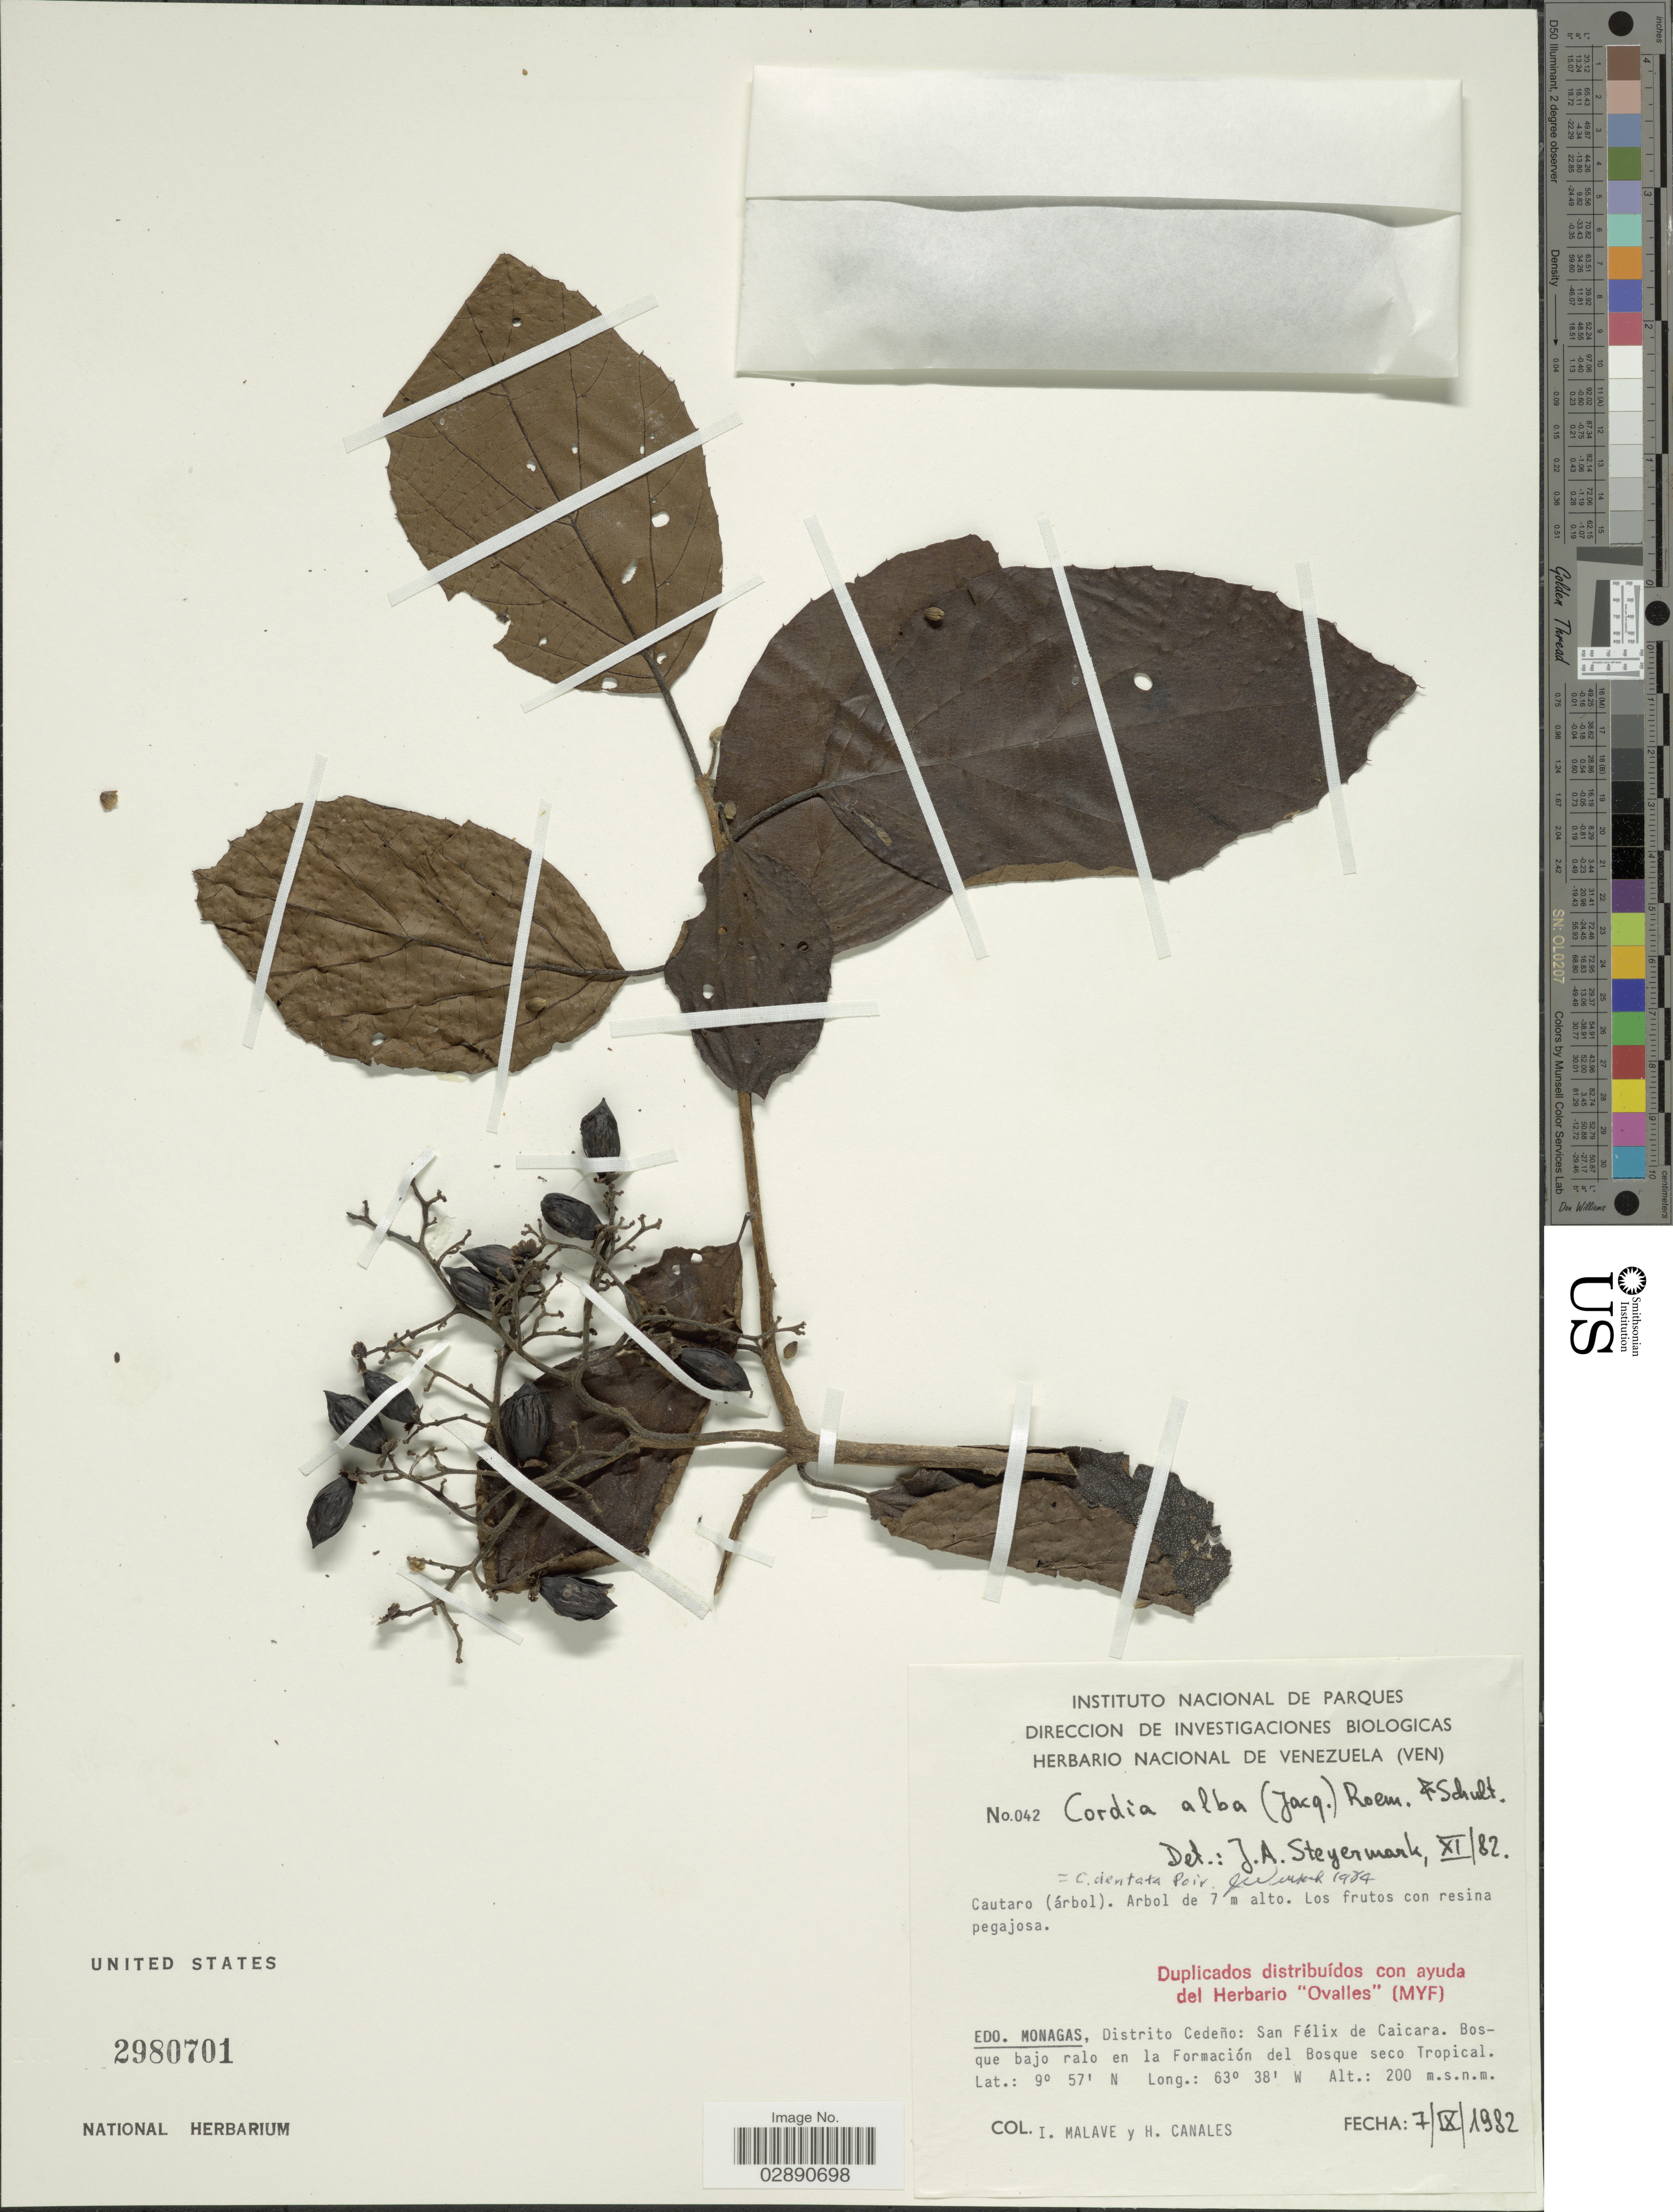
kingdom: Plantae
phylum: Tracheophyta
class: Magnoliopsida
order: Boraginales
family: Cordiaceae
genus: Cordia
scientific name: Cordia dentata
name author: Poir.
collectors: I. Malave & H. Canales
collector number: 042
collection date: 1982-09-07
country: Venezuela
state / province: Monagas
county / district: Cedeño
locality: San Félix de Caicara. Bosque bajo ralo en la Formación del Bosque seco Tropical.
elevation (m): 200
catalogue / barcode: US 2980701